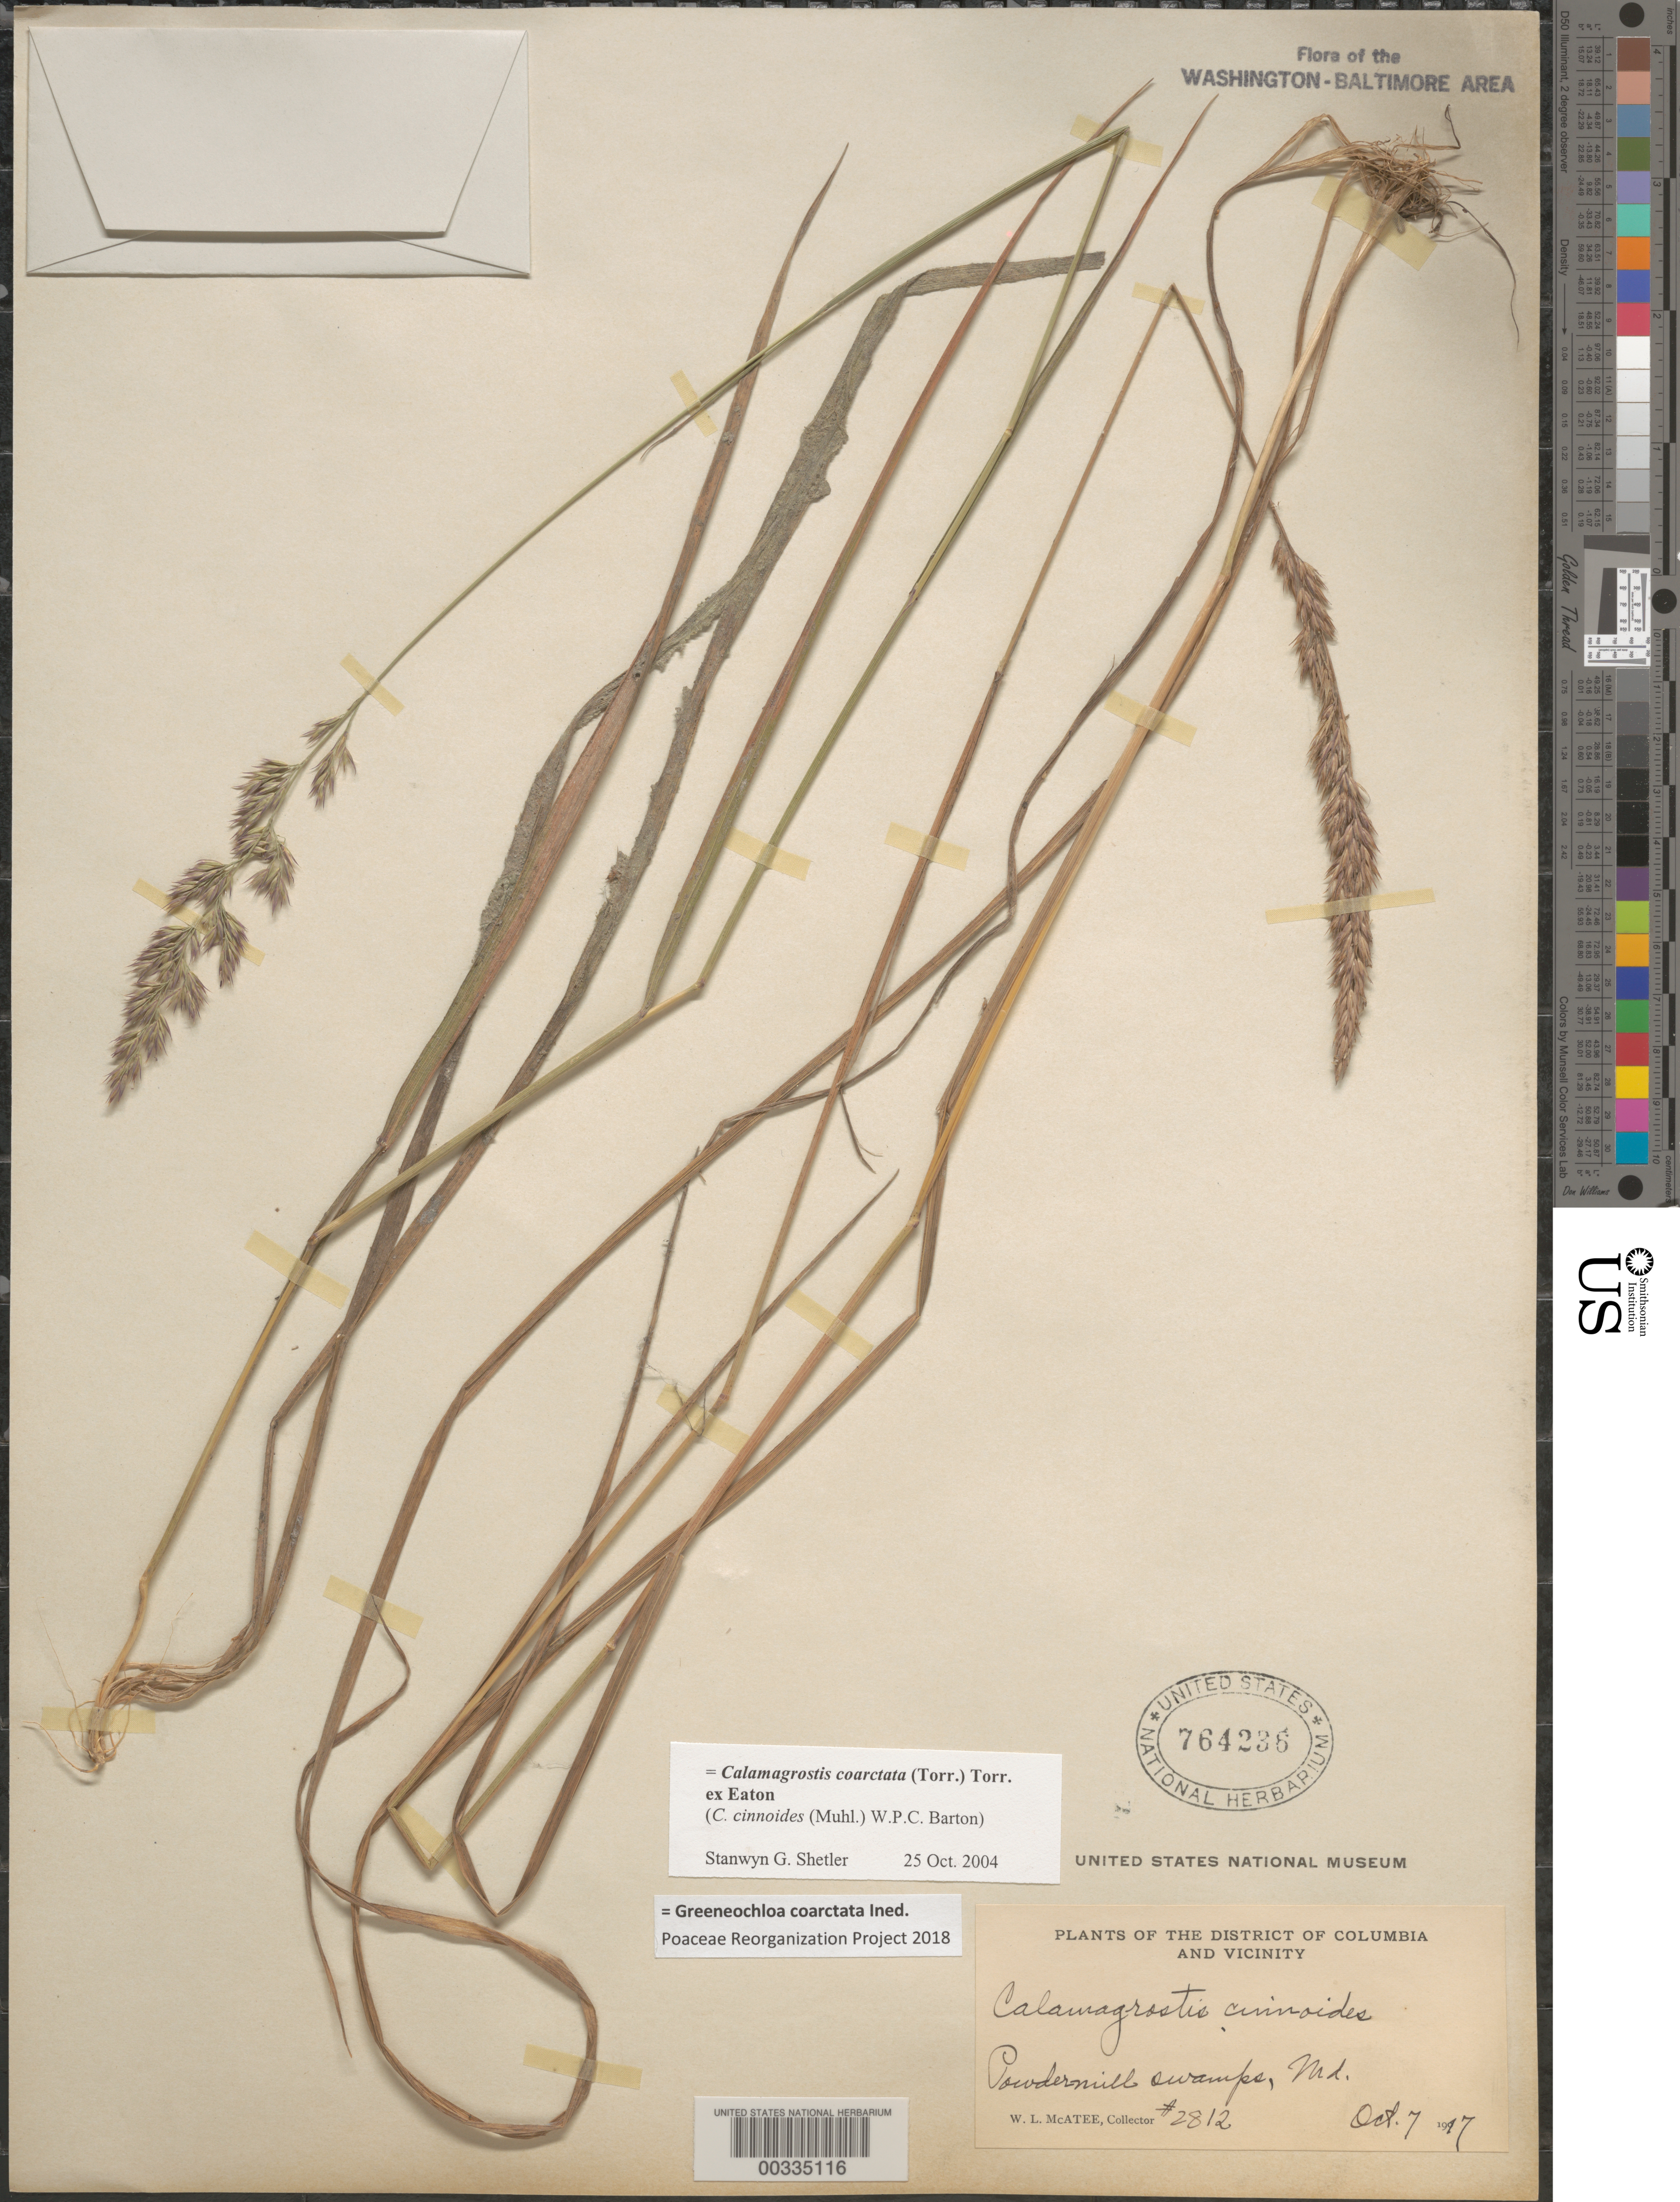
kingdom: Plantae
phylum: Tracheophyta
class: Liliopsida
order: Poales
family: Poaceae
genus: Greeneochloa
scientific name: Greeneochloa coarctata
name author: (Torr. ex Eaton) P.M. Peterson et al.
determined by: Poaceae Reorganization Project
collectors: W. McAtee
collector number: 2812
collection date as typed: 07 Oct 1917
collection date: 1917-10-07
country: United States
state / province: Maryland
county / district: Prince George's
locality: Powdermill swamps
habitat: Swamp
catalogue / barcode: US 764236